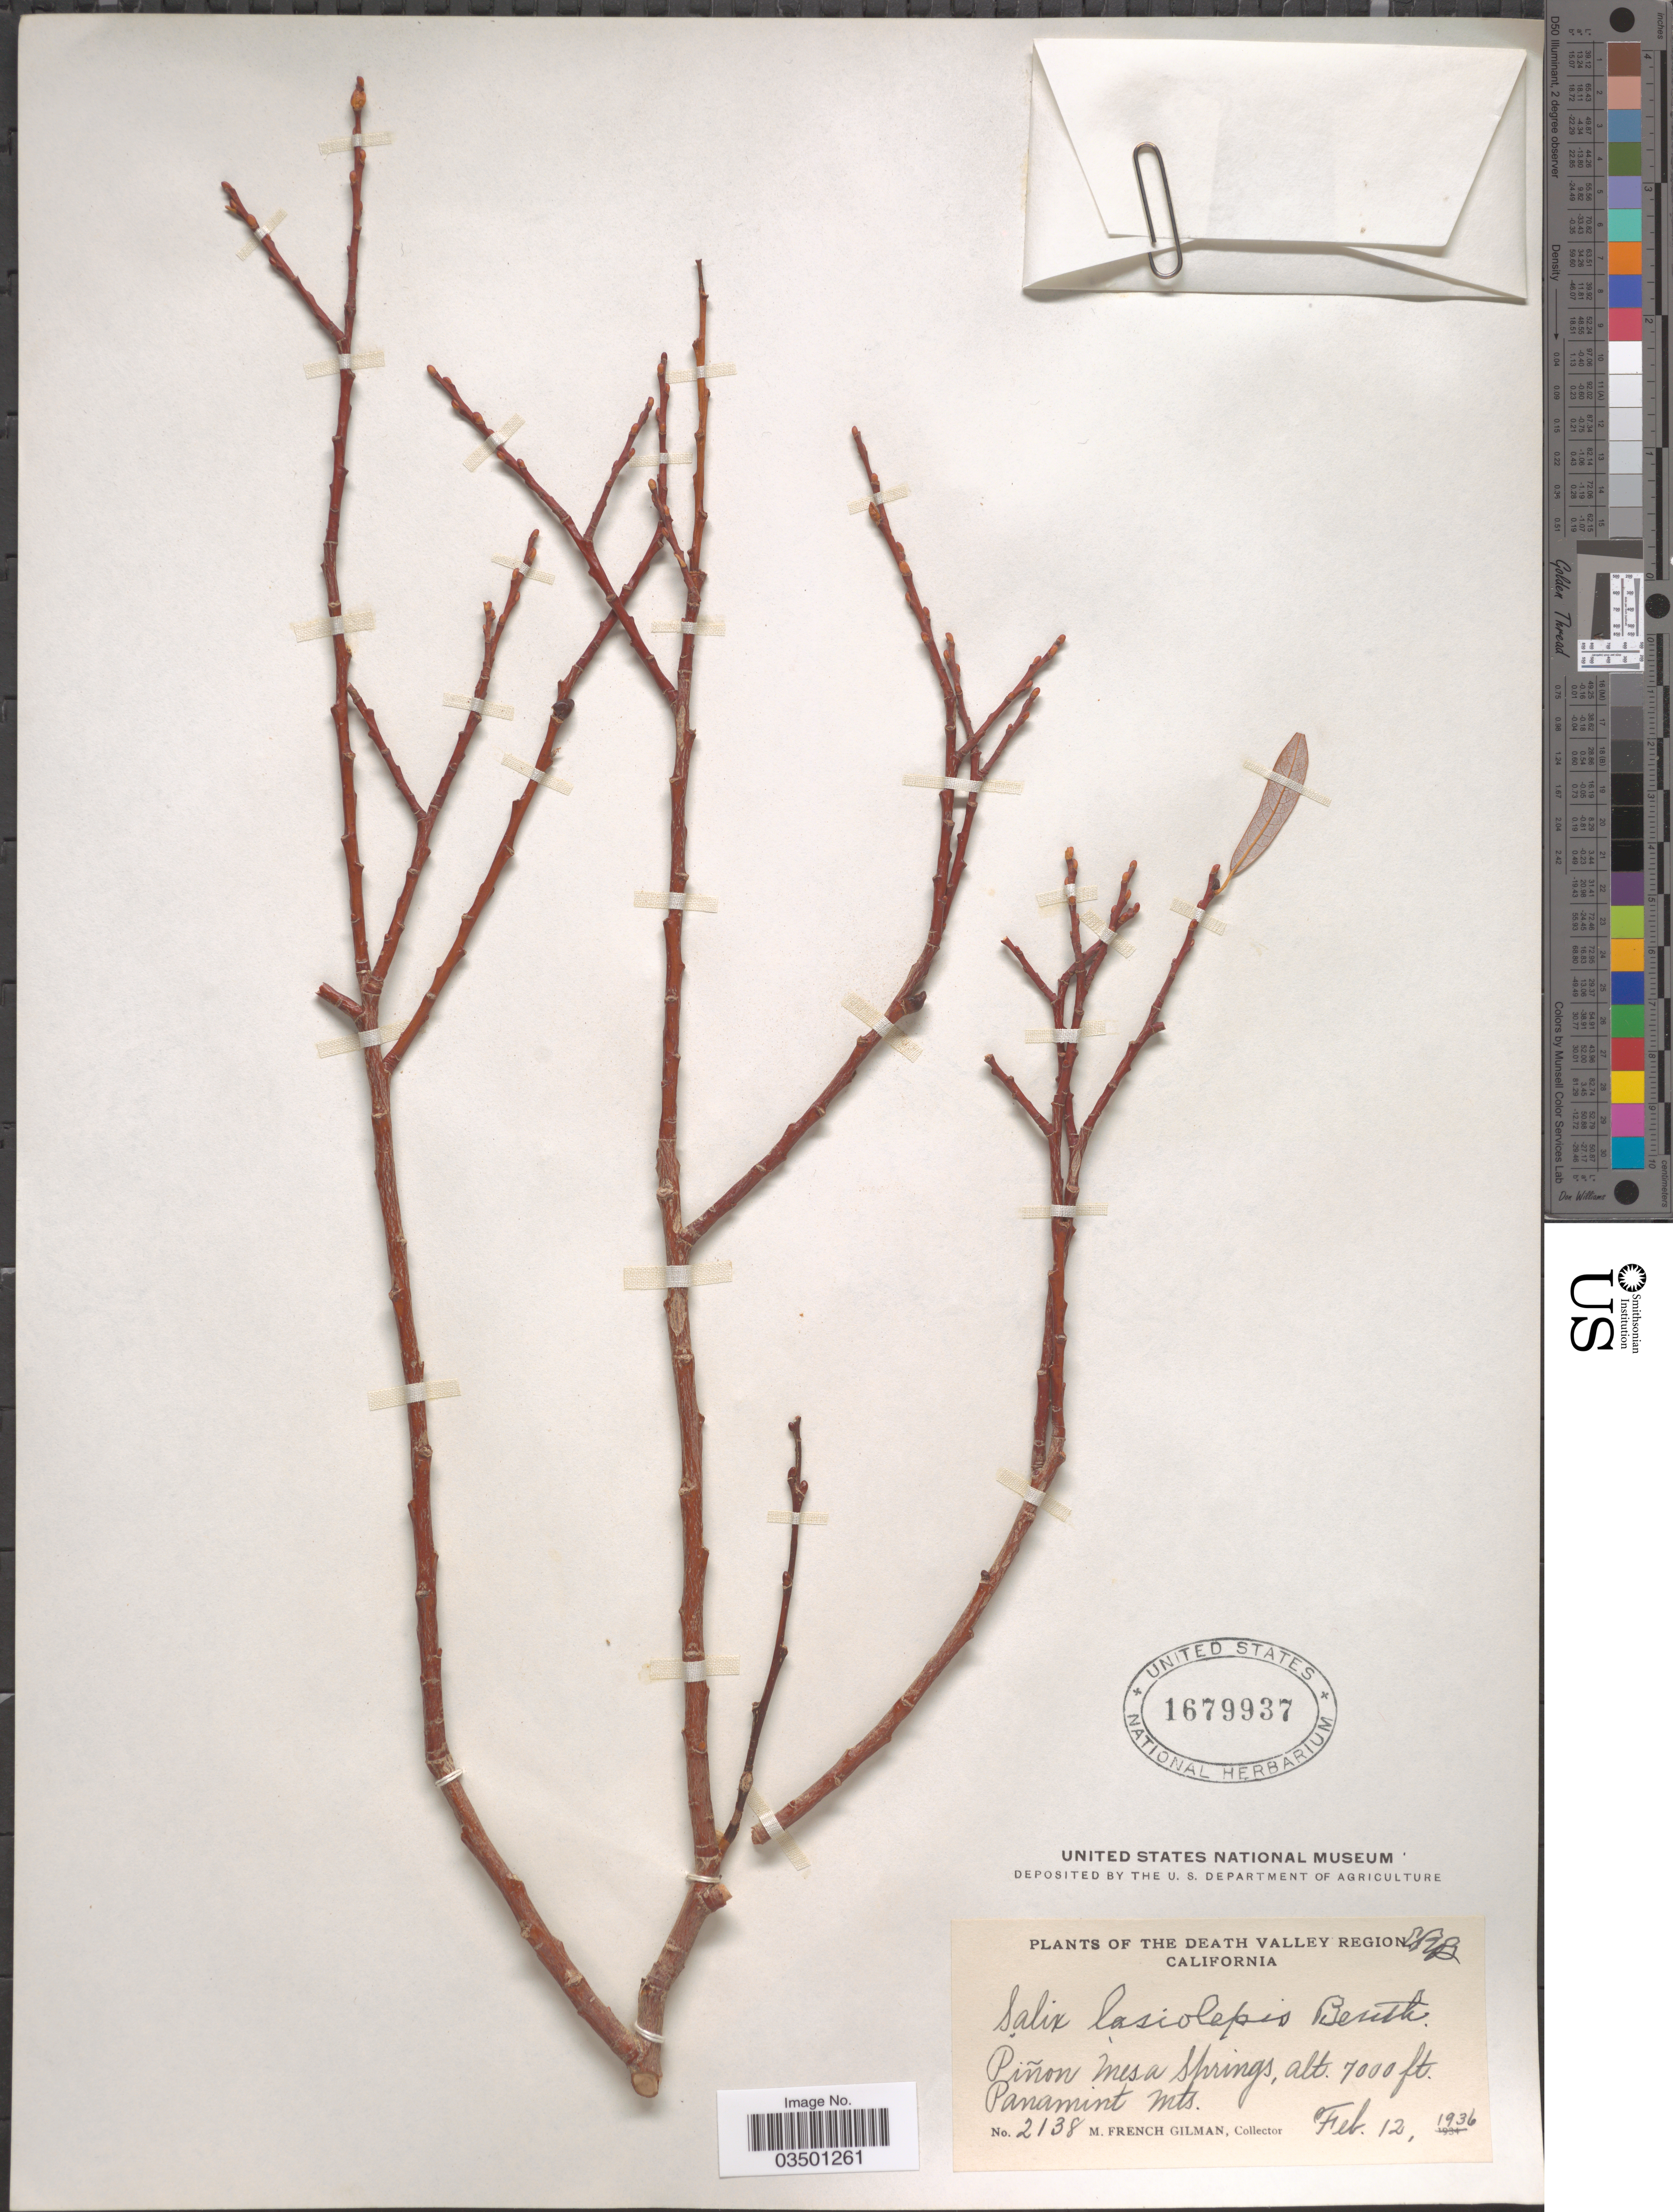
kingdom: Plantae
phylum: Tracheophyta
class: Magnoliopsida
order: Malpighiales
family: Salicaceae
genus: Salix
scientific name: Salix lasiolepis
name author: Benth.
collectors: M. F. Gilman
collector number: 2138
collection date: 1936-02-12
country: United States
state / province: California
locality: The Death Valley Region. Piñon Mesa Springs. Panamint Mts.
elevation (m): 2134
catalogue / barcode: US 1679937